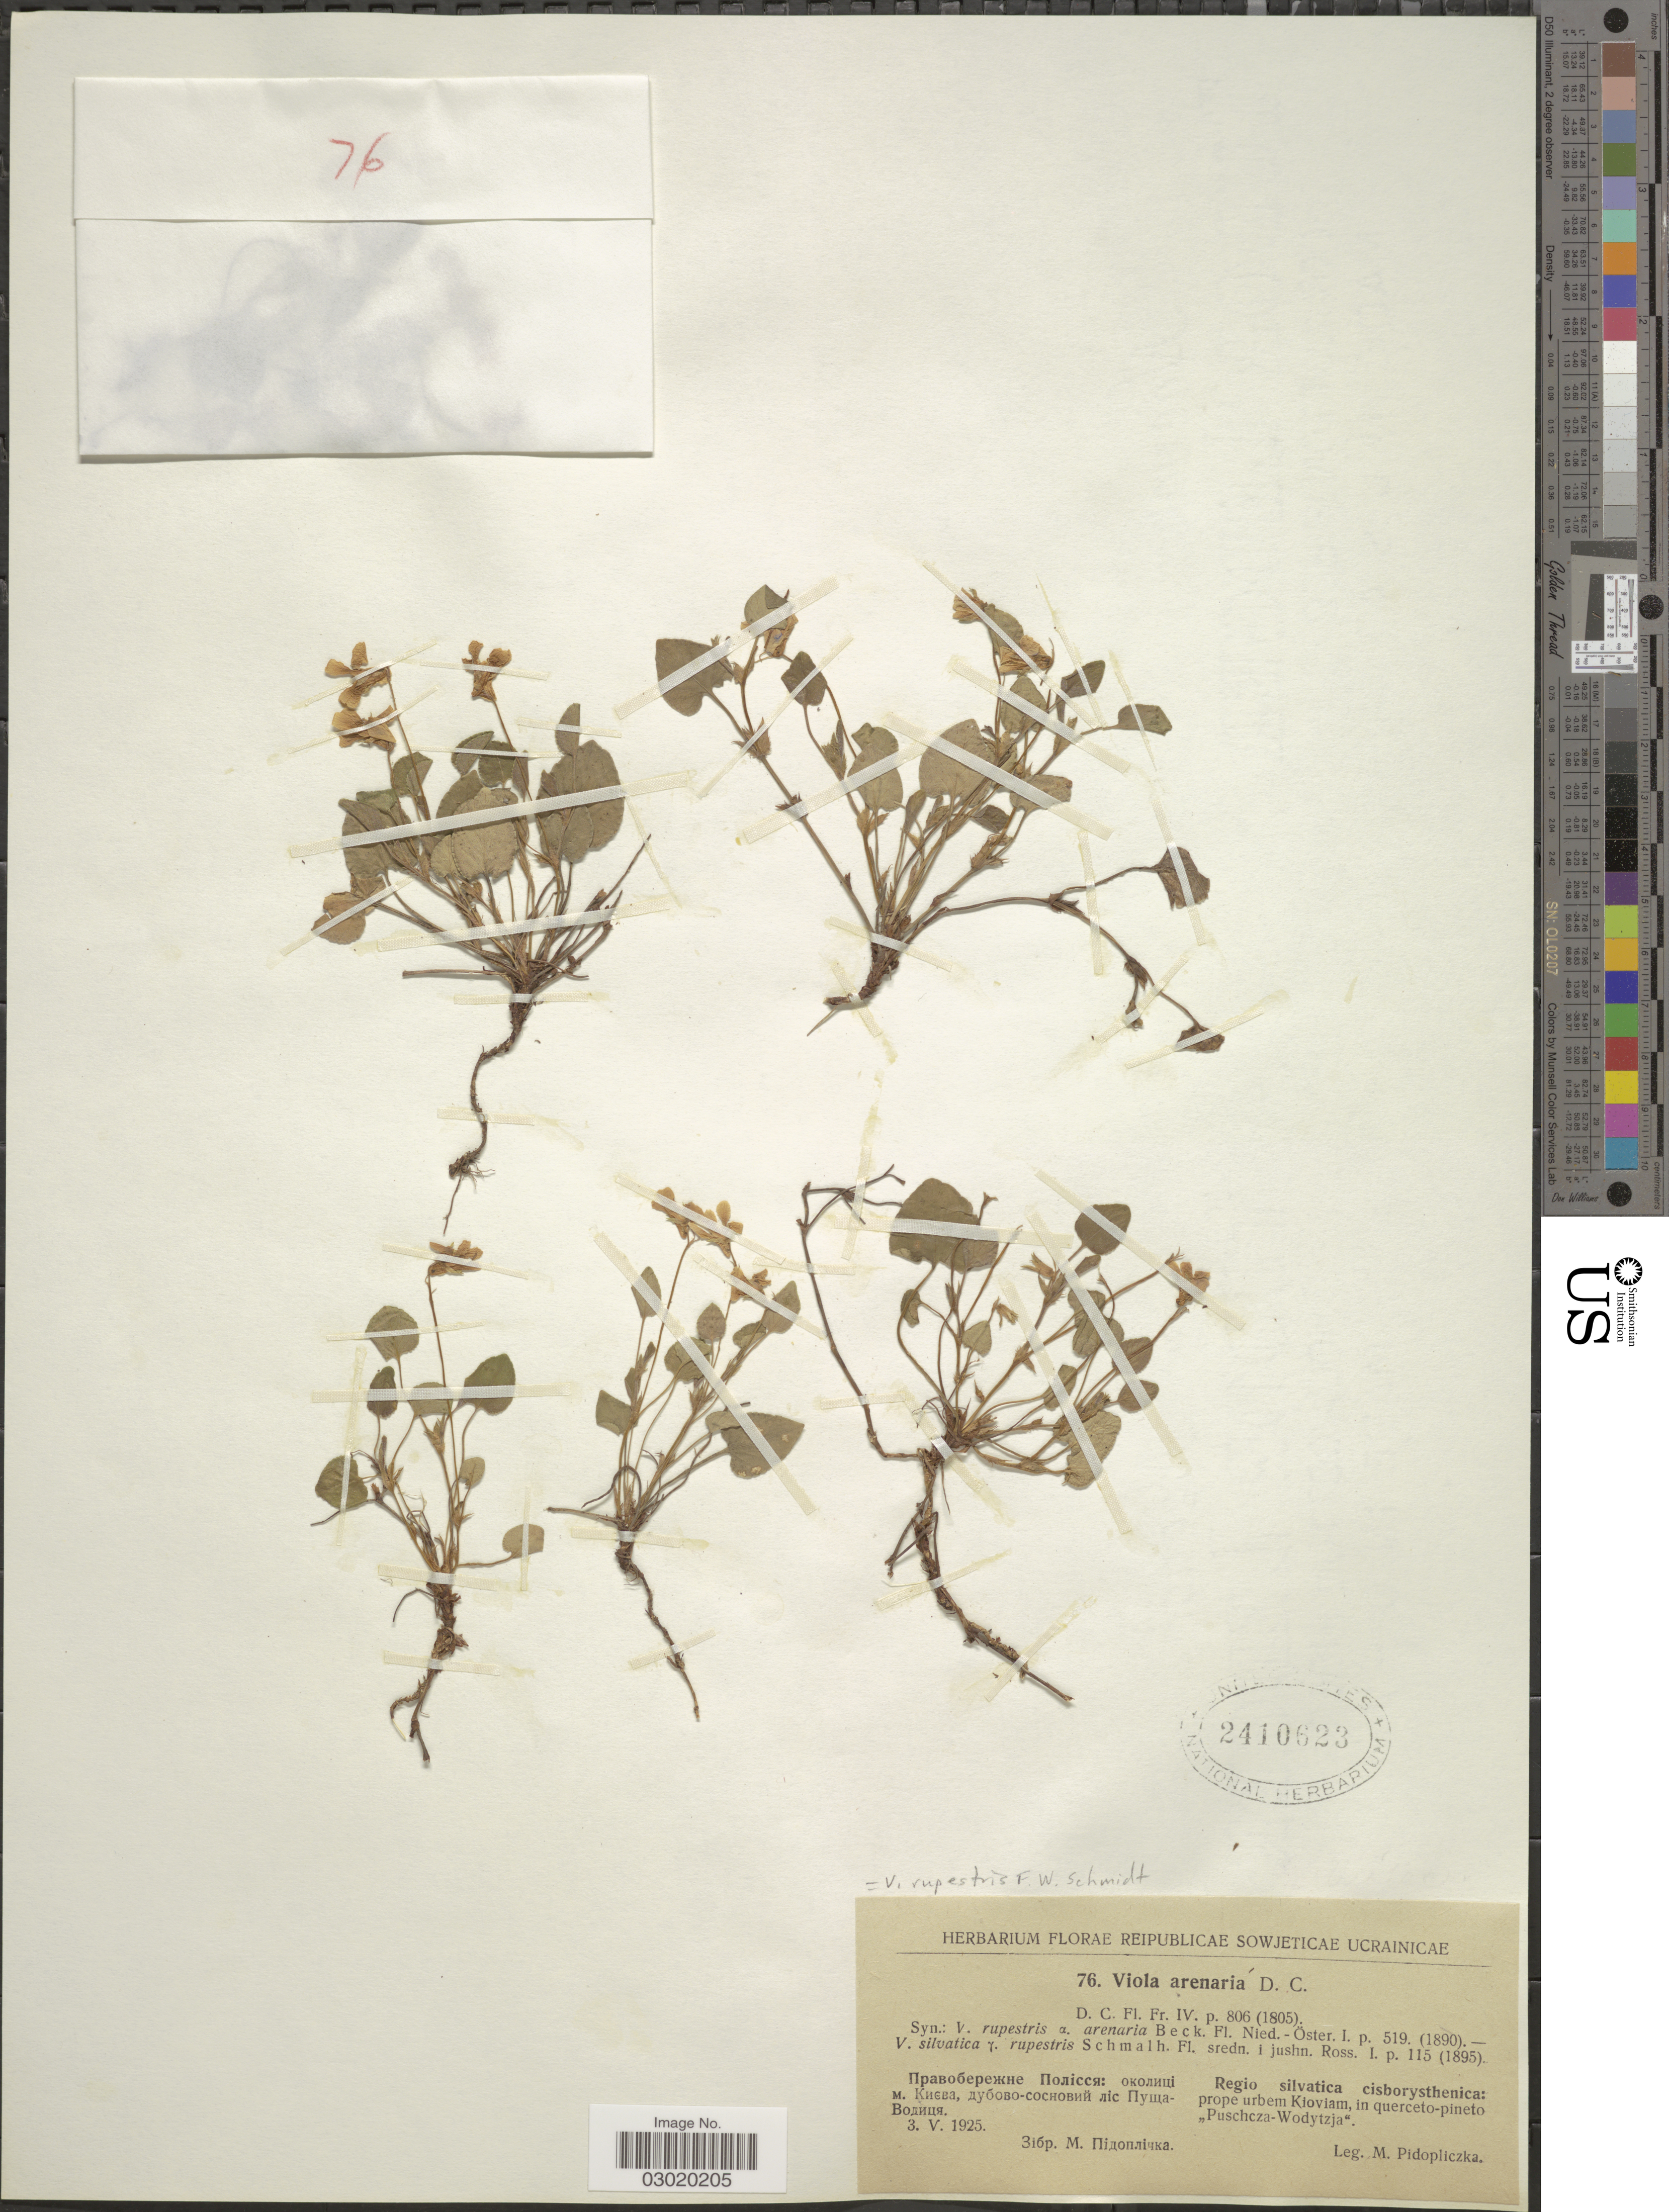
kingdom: Plantae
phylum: Tracheophyta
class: Magnoliopsida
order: Malpighiales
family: Violaceae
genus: Viola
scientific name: Viola rupestris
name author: F.W. Schmidt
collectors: M. Pidopliczka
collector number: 76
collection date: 1925-05-03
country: Ukraine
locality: Regio silvatica cisborysthenica: prope urbem Kioviam, in querceto-pineto "Puschcza-Wodytzja".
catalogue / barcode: US 2410623